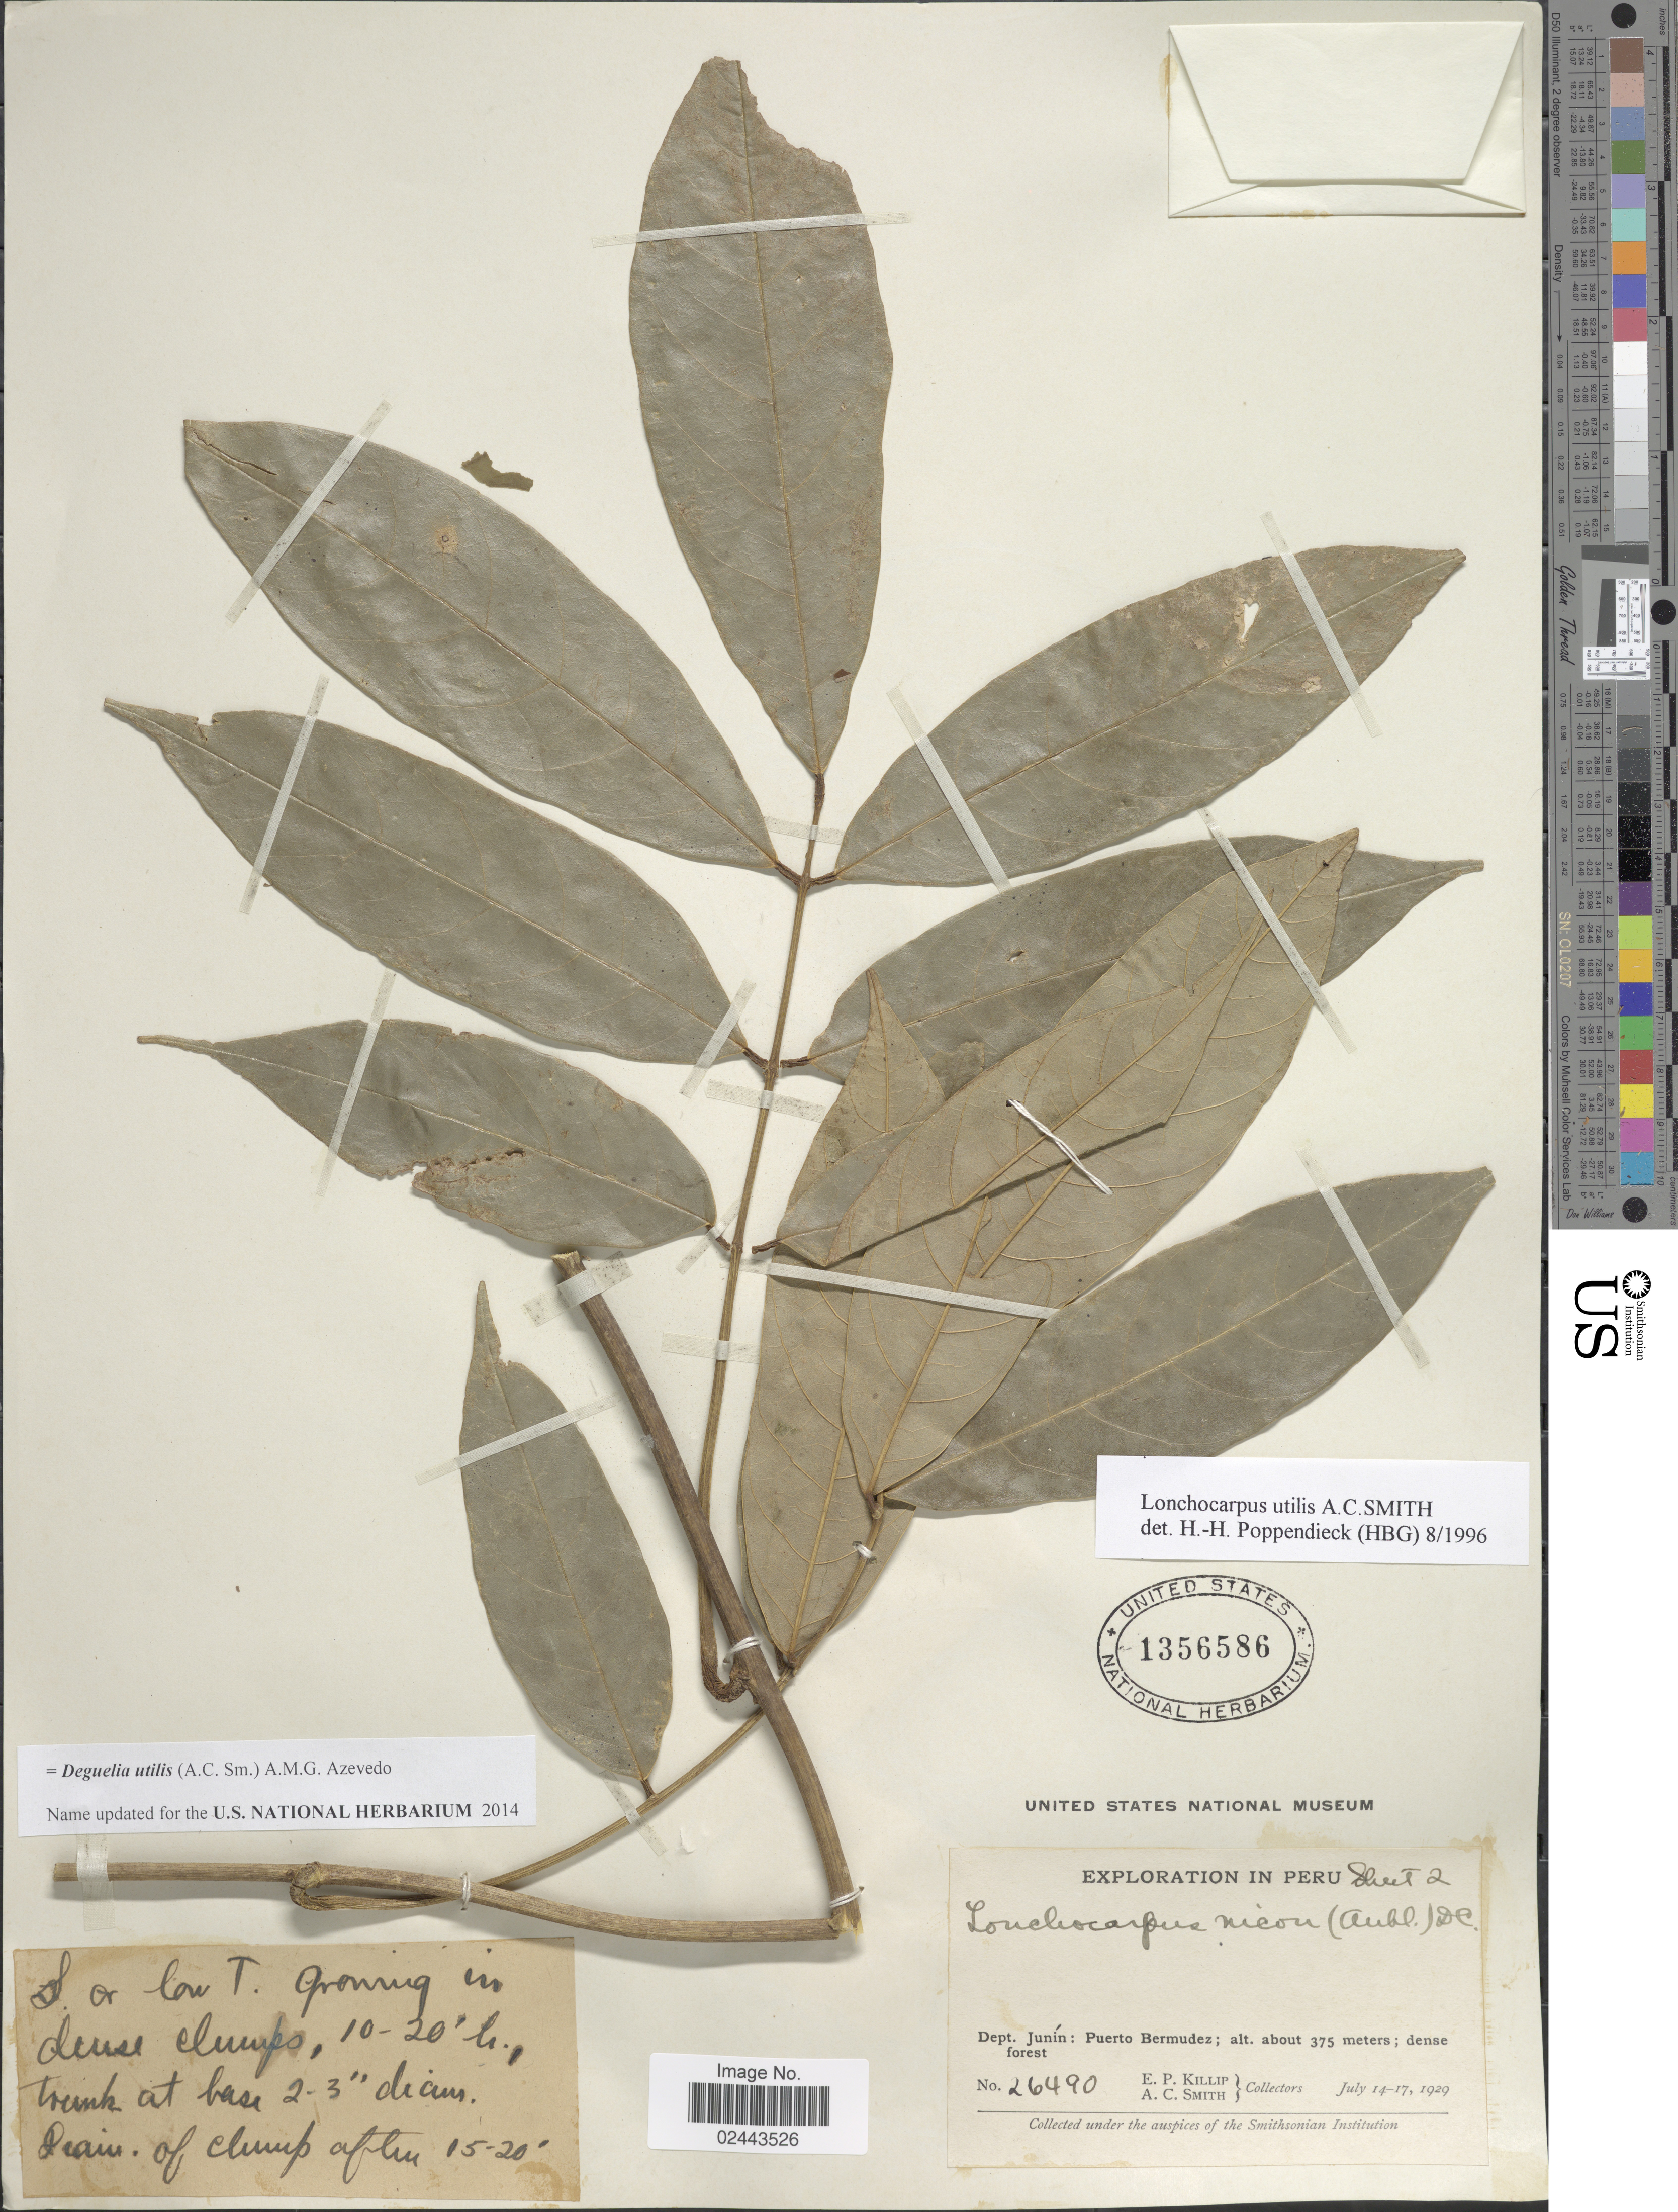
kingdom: Plantae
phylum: Tracheophyta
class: Magnoliopsida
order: Fabales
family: Fabaceae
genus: Deguelia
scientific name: Deguelia utilis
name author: (A.C. Sm.) A.M.G. Azevedo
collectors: E. P. Killip & A. C. Smith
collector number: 25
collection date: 1929-07-14/1929-09-17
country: Peru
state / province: Junín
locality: Puerto Bermudez; dense forest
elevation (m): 375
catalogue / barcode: US 1356586